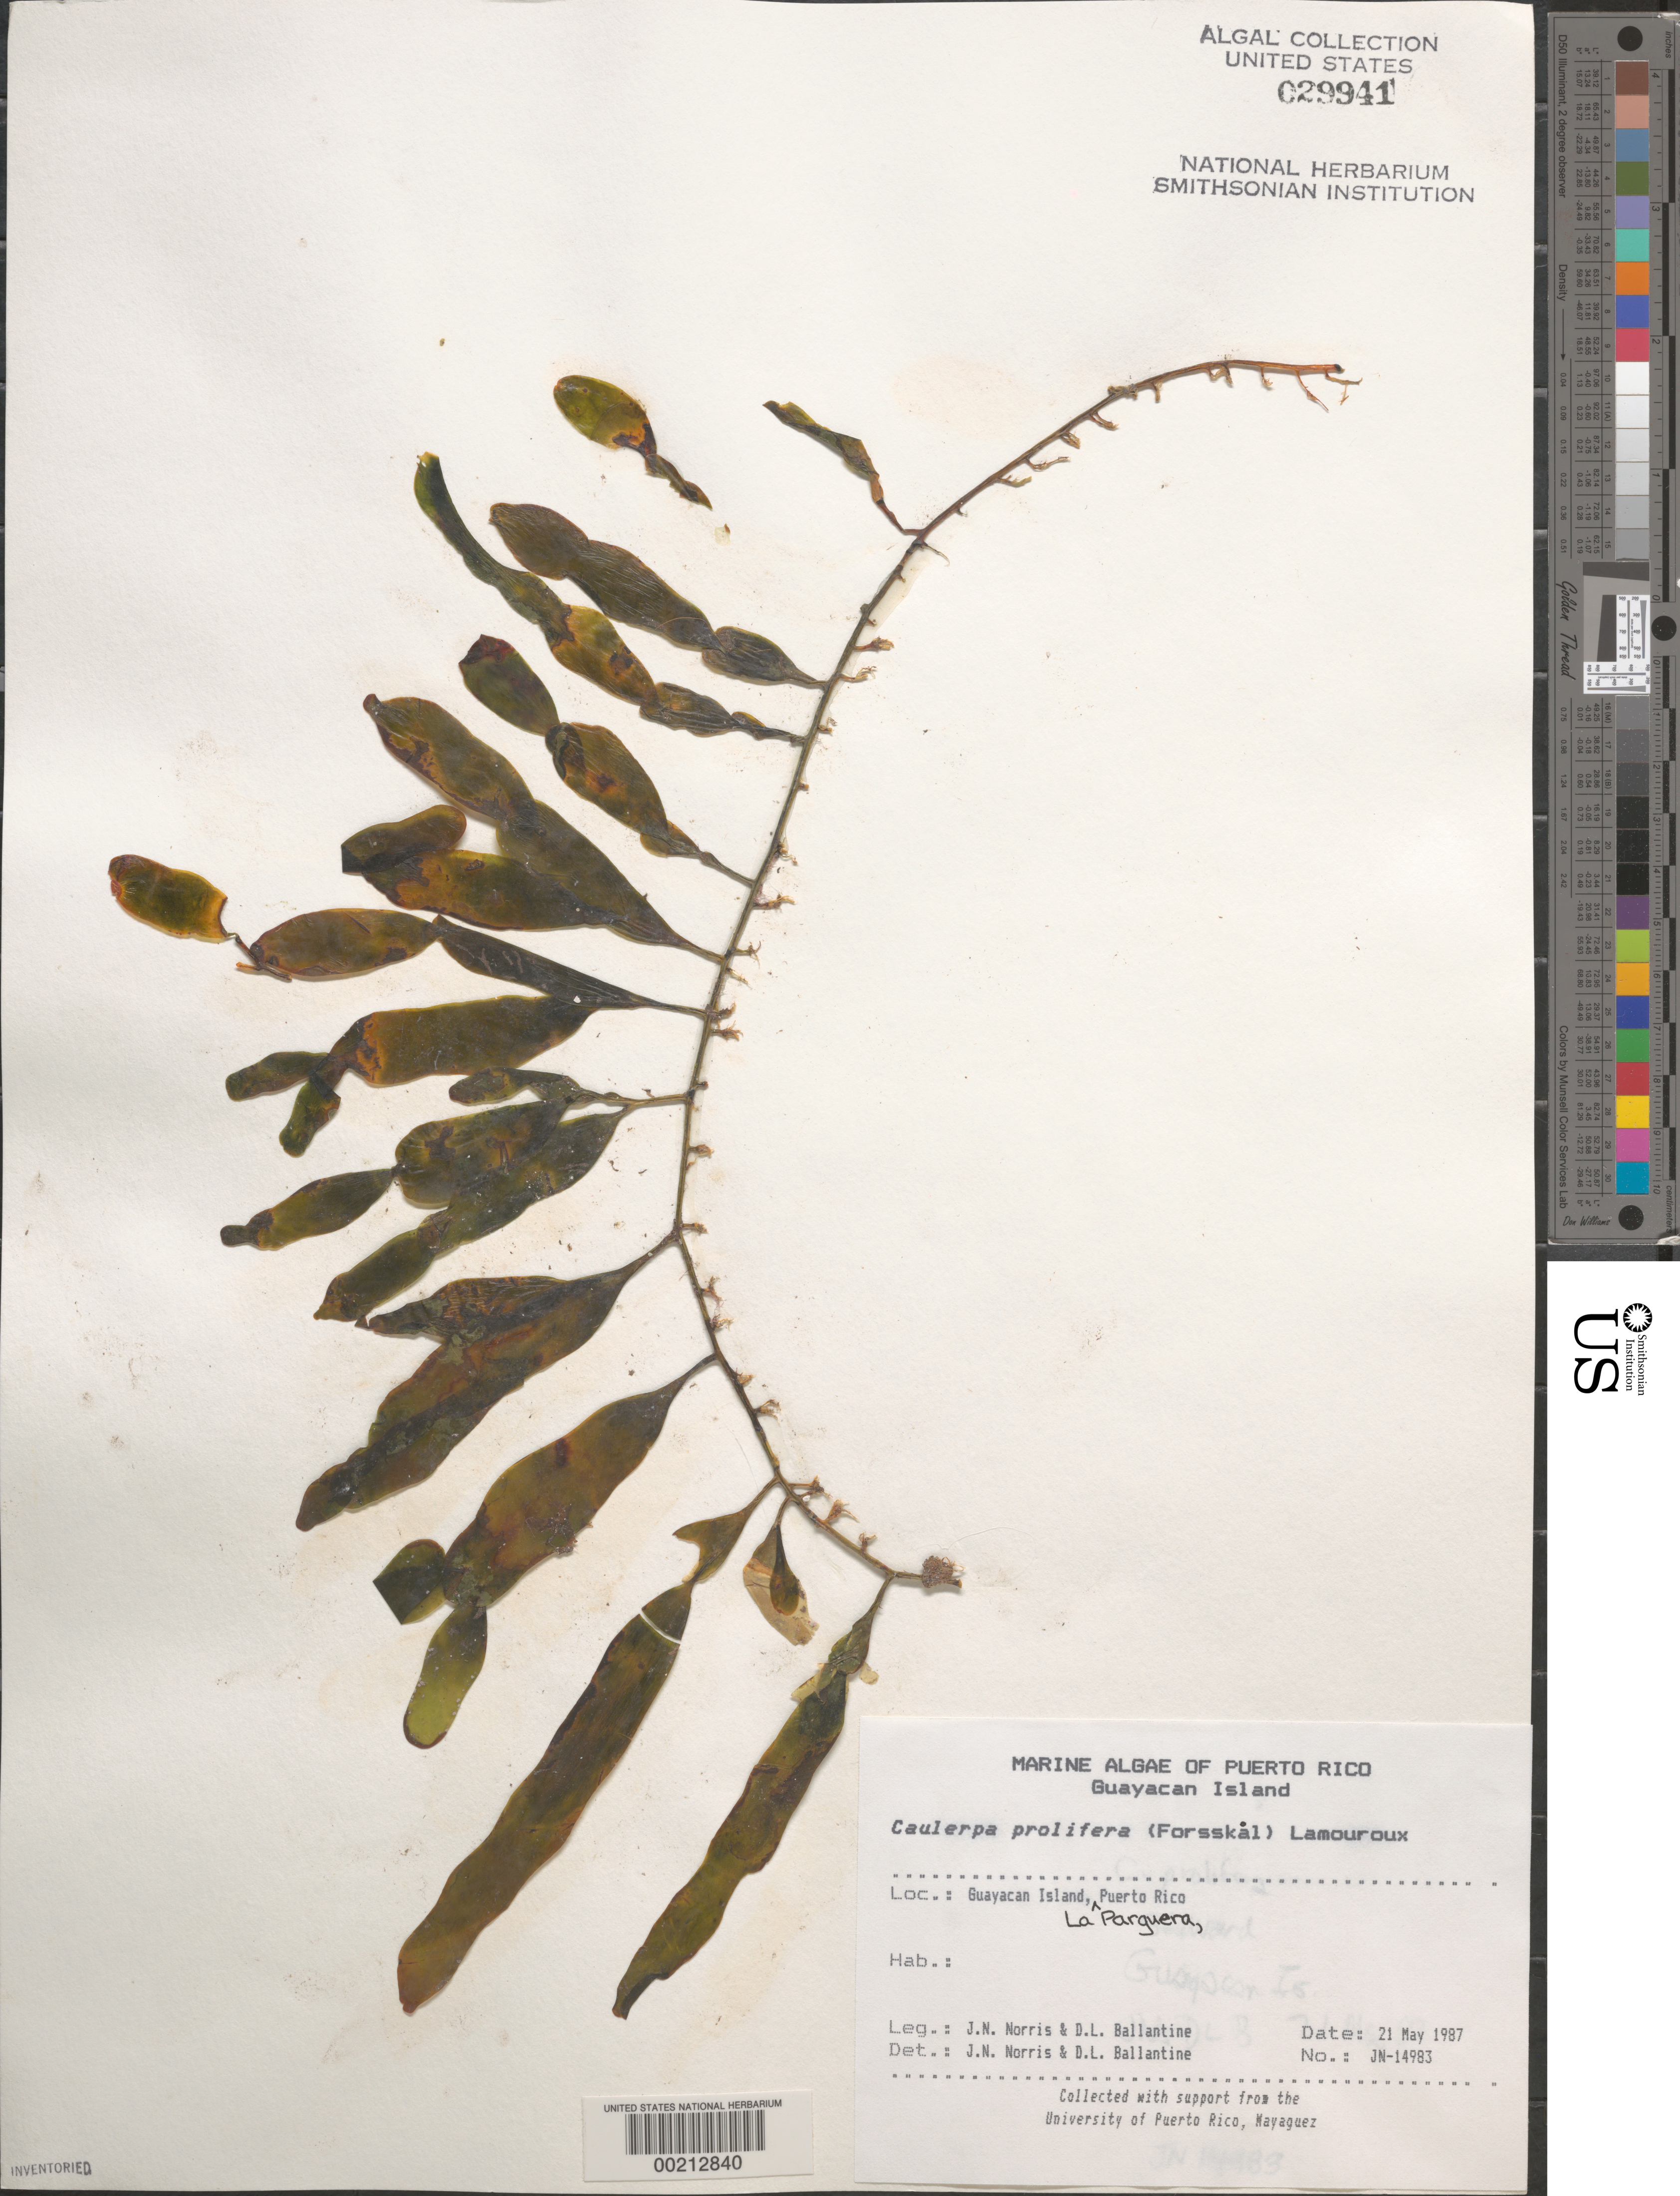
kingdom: Plantae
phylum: Chlorophyta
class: Ulvophyceae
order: Bryopsidales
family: Caulerpaceae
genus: Caulerpa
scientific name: Caulerpa prolifera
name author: (Forssk.) J.V.Lamouroux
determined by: Norris, J. N.; Ballantine, D. L.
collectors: J. N. Norris & D.L. Ballantine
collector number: JN-14983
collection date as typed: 21 May 1987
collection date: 1987-05-21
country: Puerto Rico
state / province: Lajas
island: Guayacan Island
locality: La Parguera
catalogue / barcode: US 29941